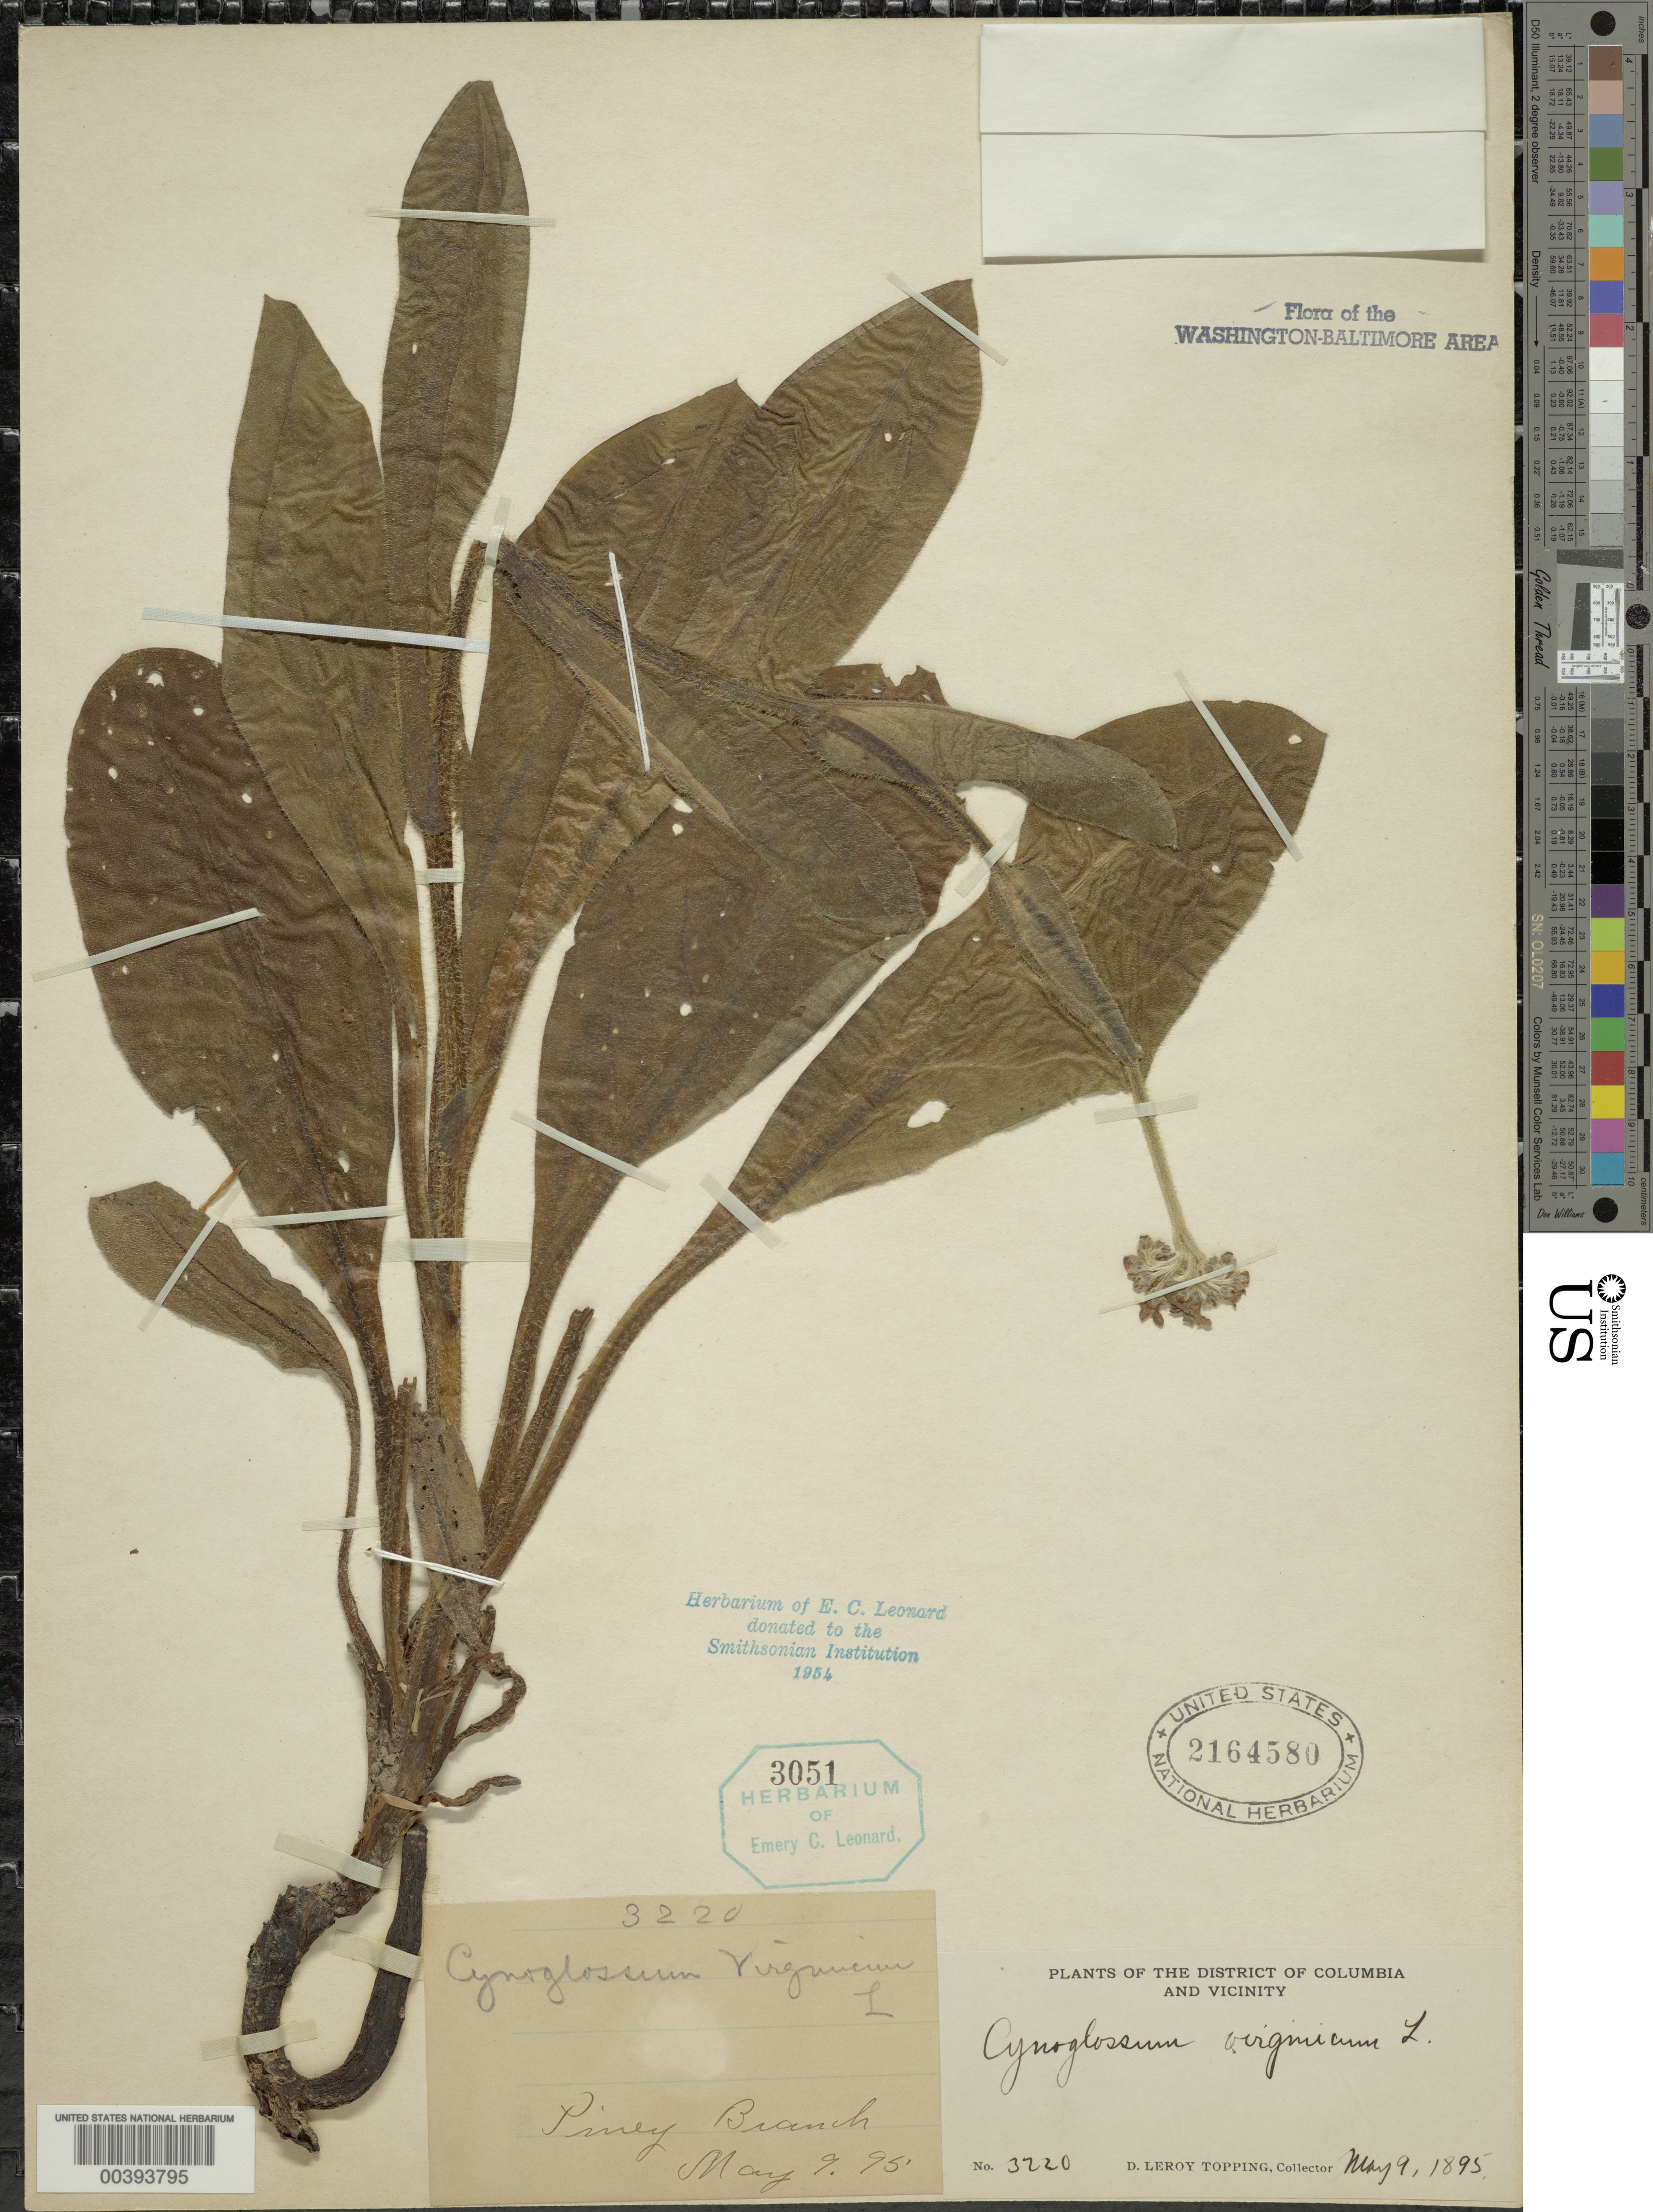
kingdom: Plantae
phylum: Tracheophyta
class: Magnoliopsida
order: Boraginales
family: Boraginaceae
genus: Cynoglossum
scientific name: Cynoglossum virginianum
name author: L.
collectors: D. L. Topping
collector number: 3220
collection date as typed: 09 May 1895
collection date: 1895-05-09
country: United States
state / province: District of Columbia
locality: Piney Branch Rock Creek Park & vicinity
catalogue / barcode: US 2164580